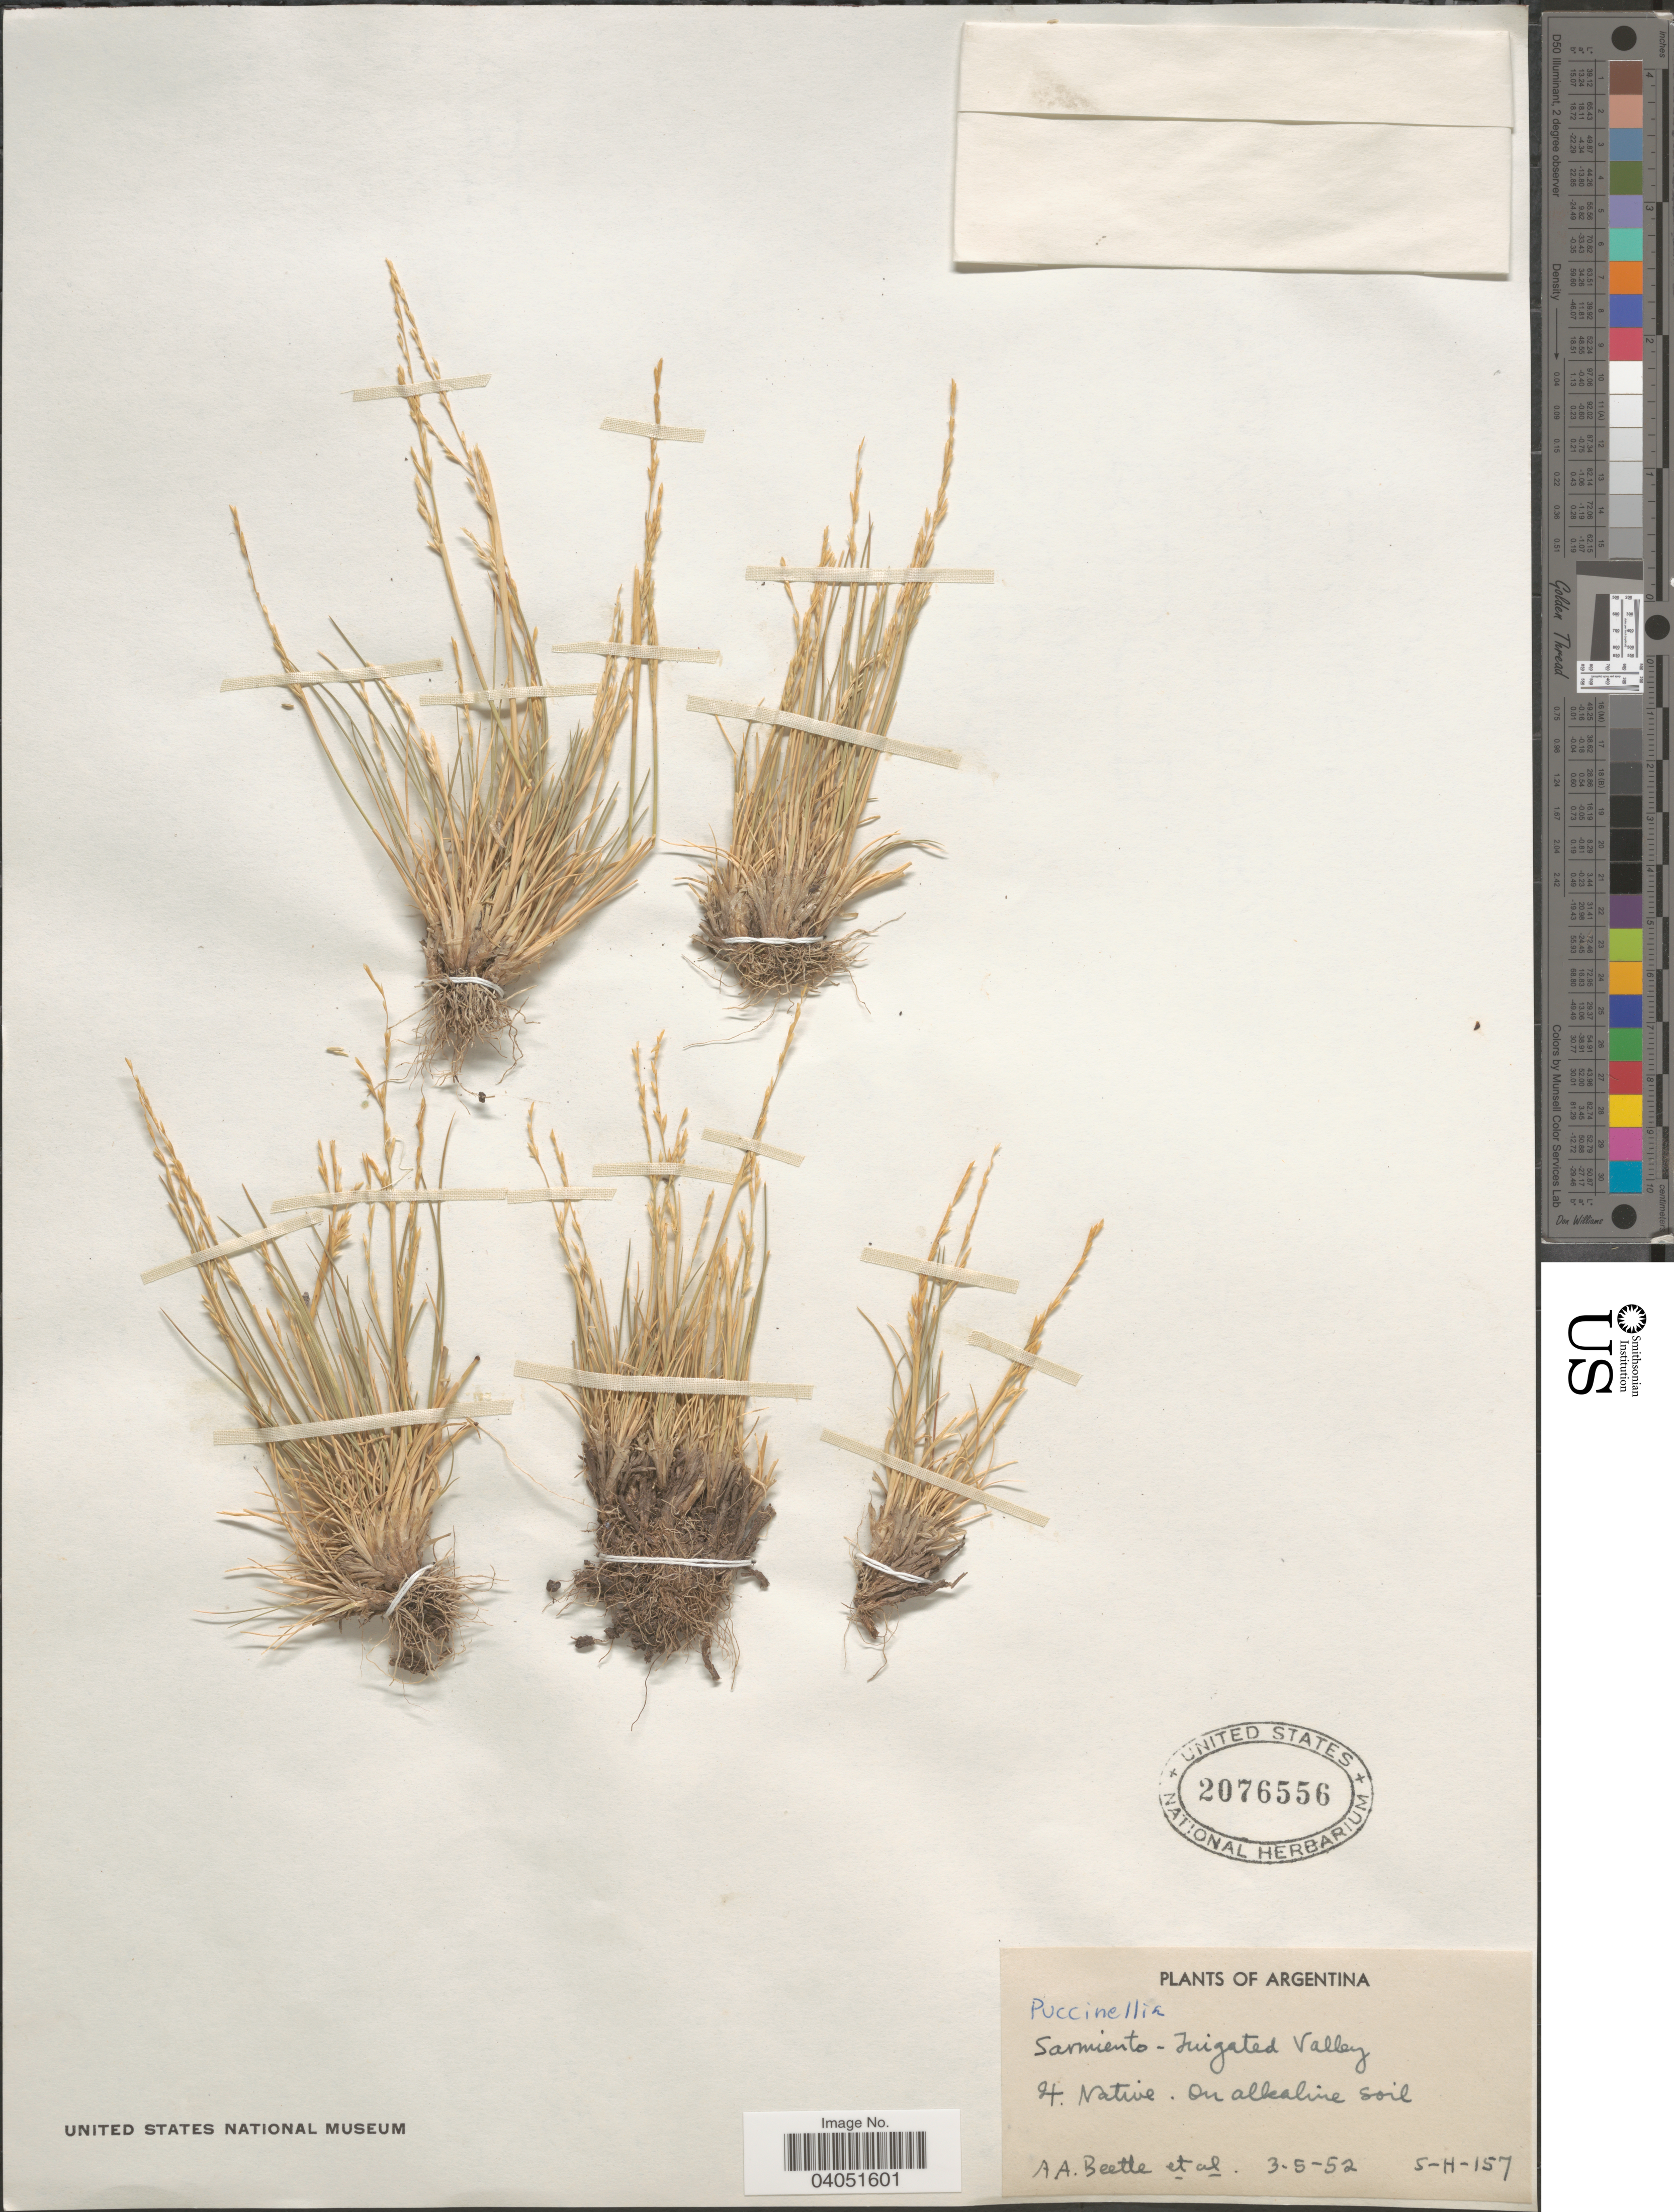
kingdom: Plantae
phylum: Tracheophyta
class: Liliopsida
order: Poales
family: Poaceae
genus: Puccinellia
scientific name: Puccinellia sp.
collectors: A. A. Beetle & et al.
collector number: S-H-157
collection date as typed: Transcribed d/m/y: 3/5/52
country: Argentina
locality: Sarmiento - Irrigated Valley.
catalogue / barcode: US 2076556